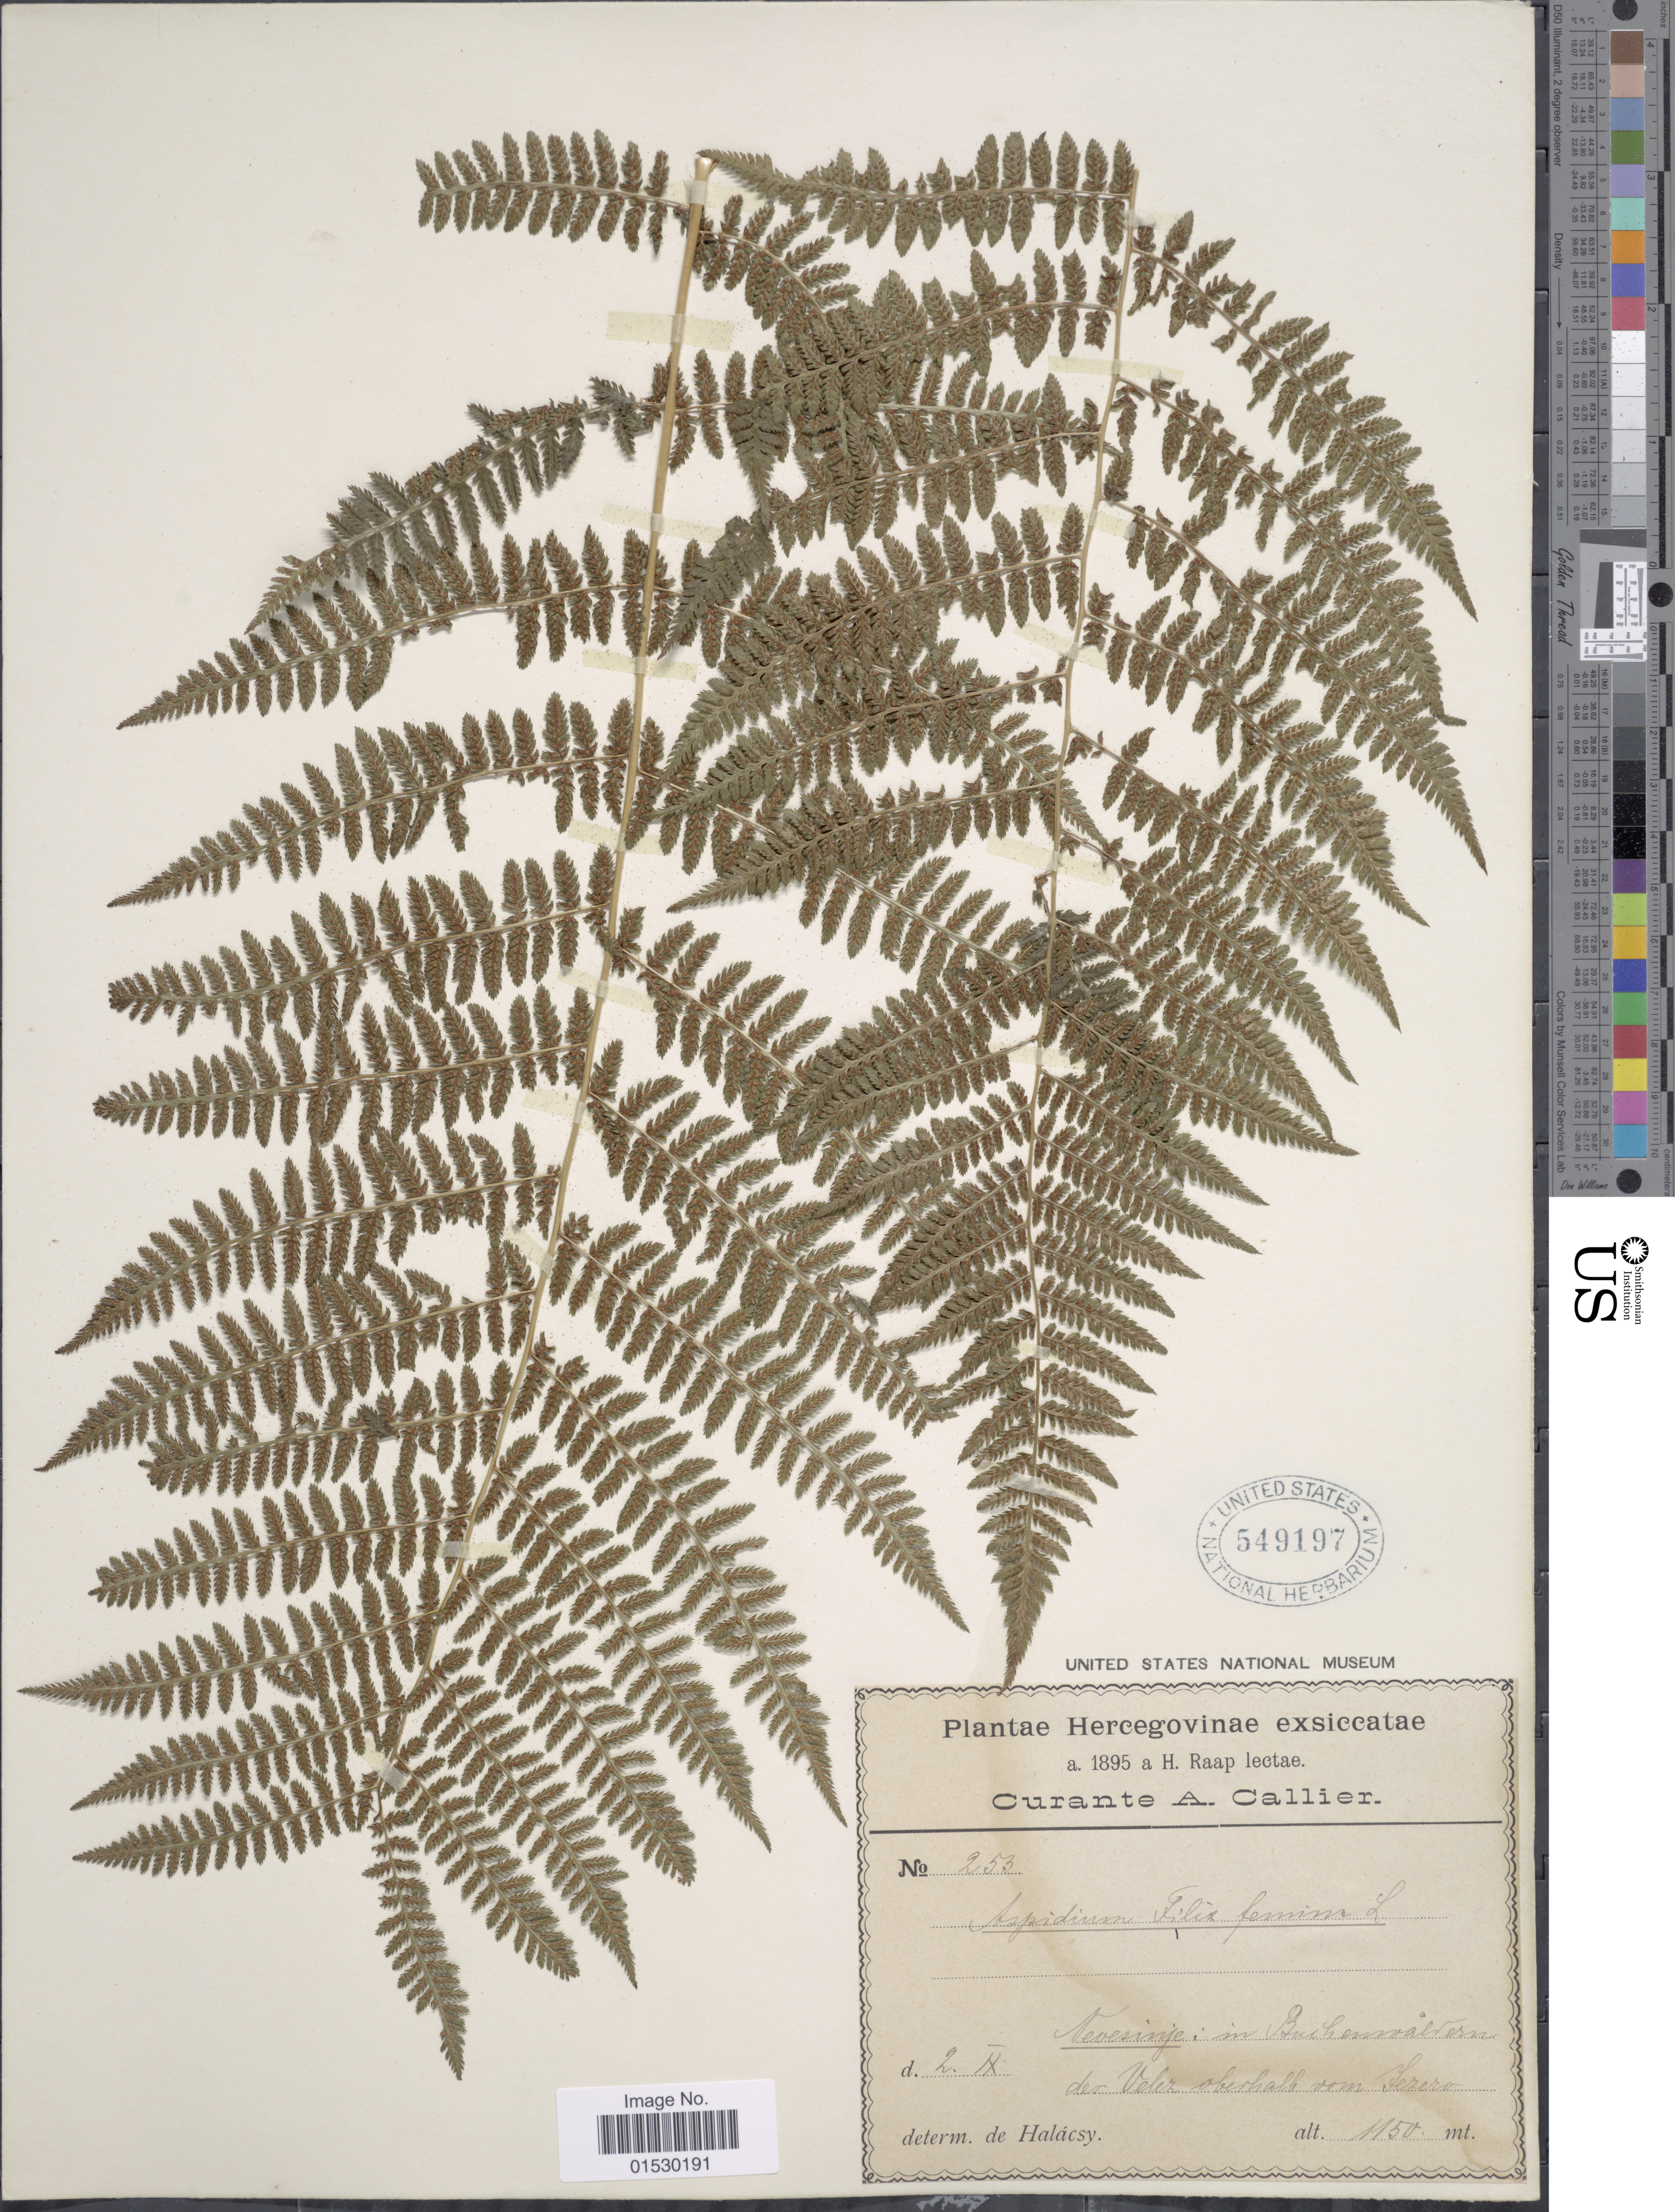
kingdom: Plantae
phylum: Tracheophyta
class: Polypodiopsida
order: Polypodiales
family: Athyriaceae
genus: Athyrium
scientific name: Athyrium filix-femina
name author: (L.) Roth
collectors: H. Raap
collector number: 253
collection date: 1895-02-02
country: Bosnia and Herzegovina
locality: Nevesinje: im Buchenwalden der Velez oberhalh vom Jezero [interpreted]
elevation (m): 1150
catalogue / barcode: US 549197